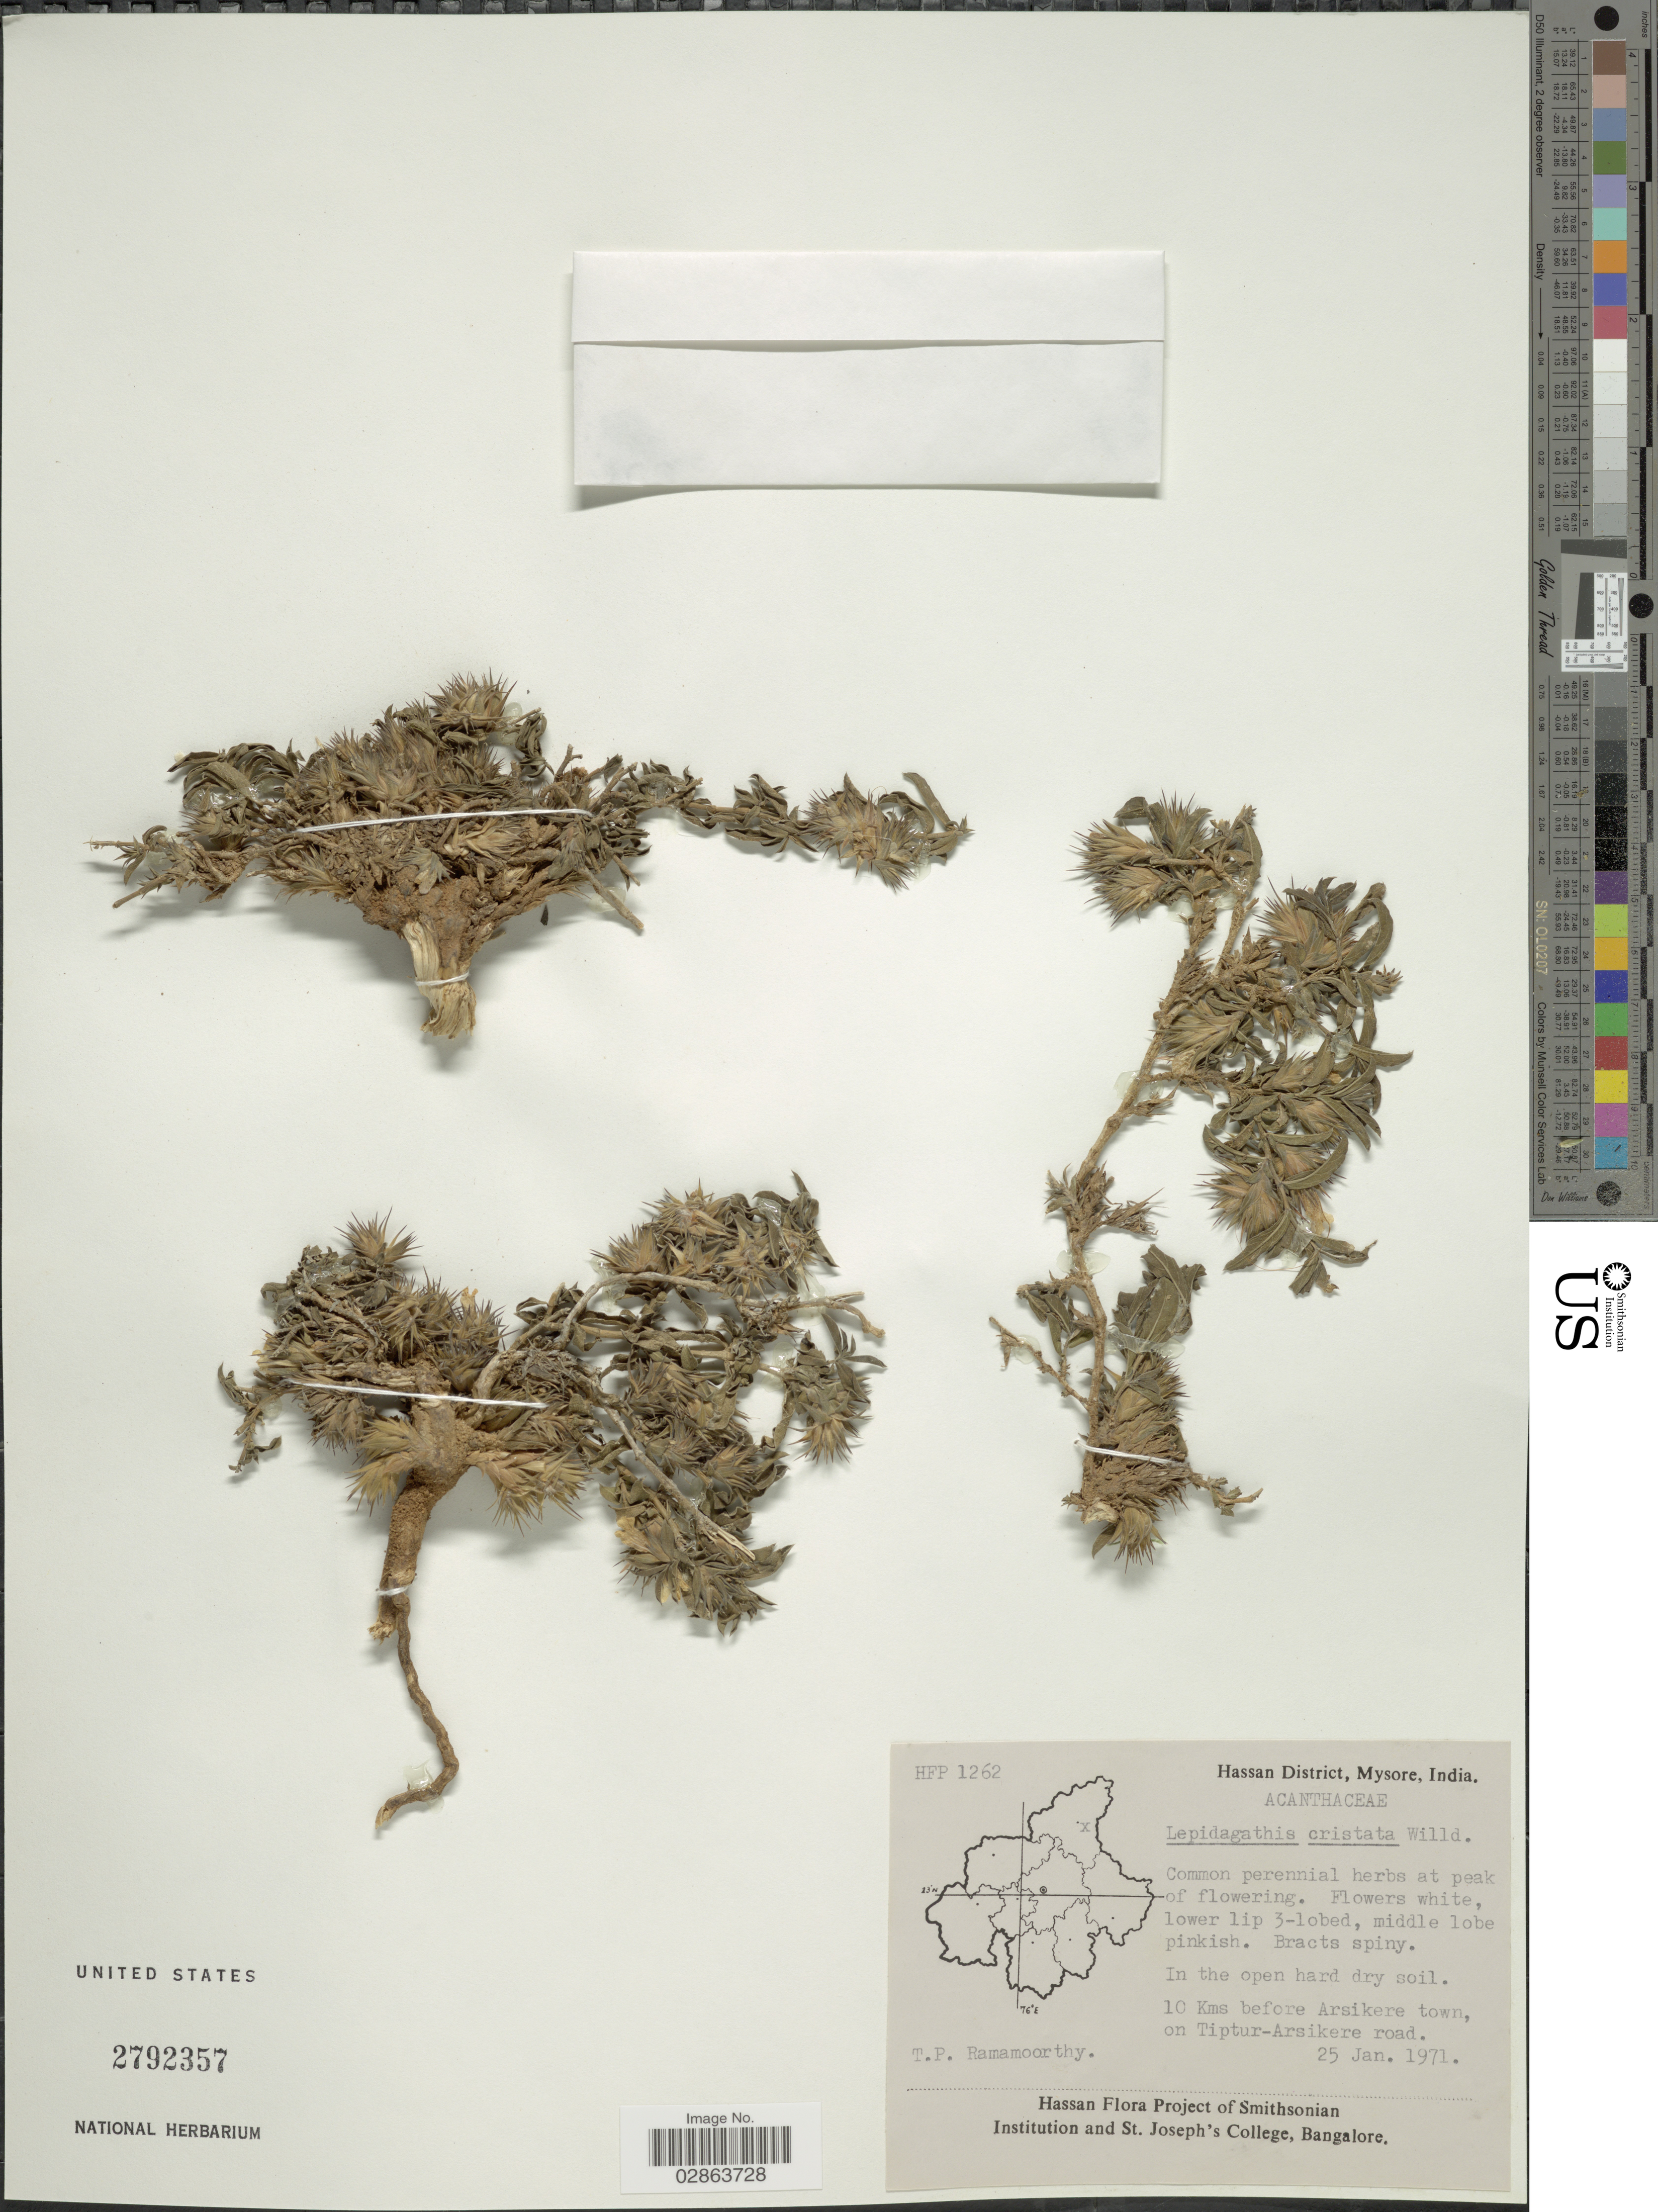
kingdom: Plantae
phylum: Tracheophyta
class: Magnoliopsida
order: Lamiales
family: Acanthaceae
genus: Lepidagathis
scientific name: Lepidagathis cristata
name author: Willd.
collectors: T. P. Ramamoorthy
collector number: HFP1262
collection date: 1971-01-25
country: India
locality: Hassan District, Mysore. 10 Kms before Arsikere town, on Tiptur - Arsikere road.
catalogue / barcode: US 2792357